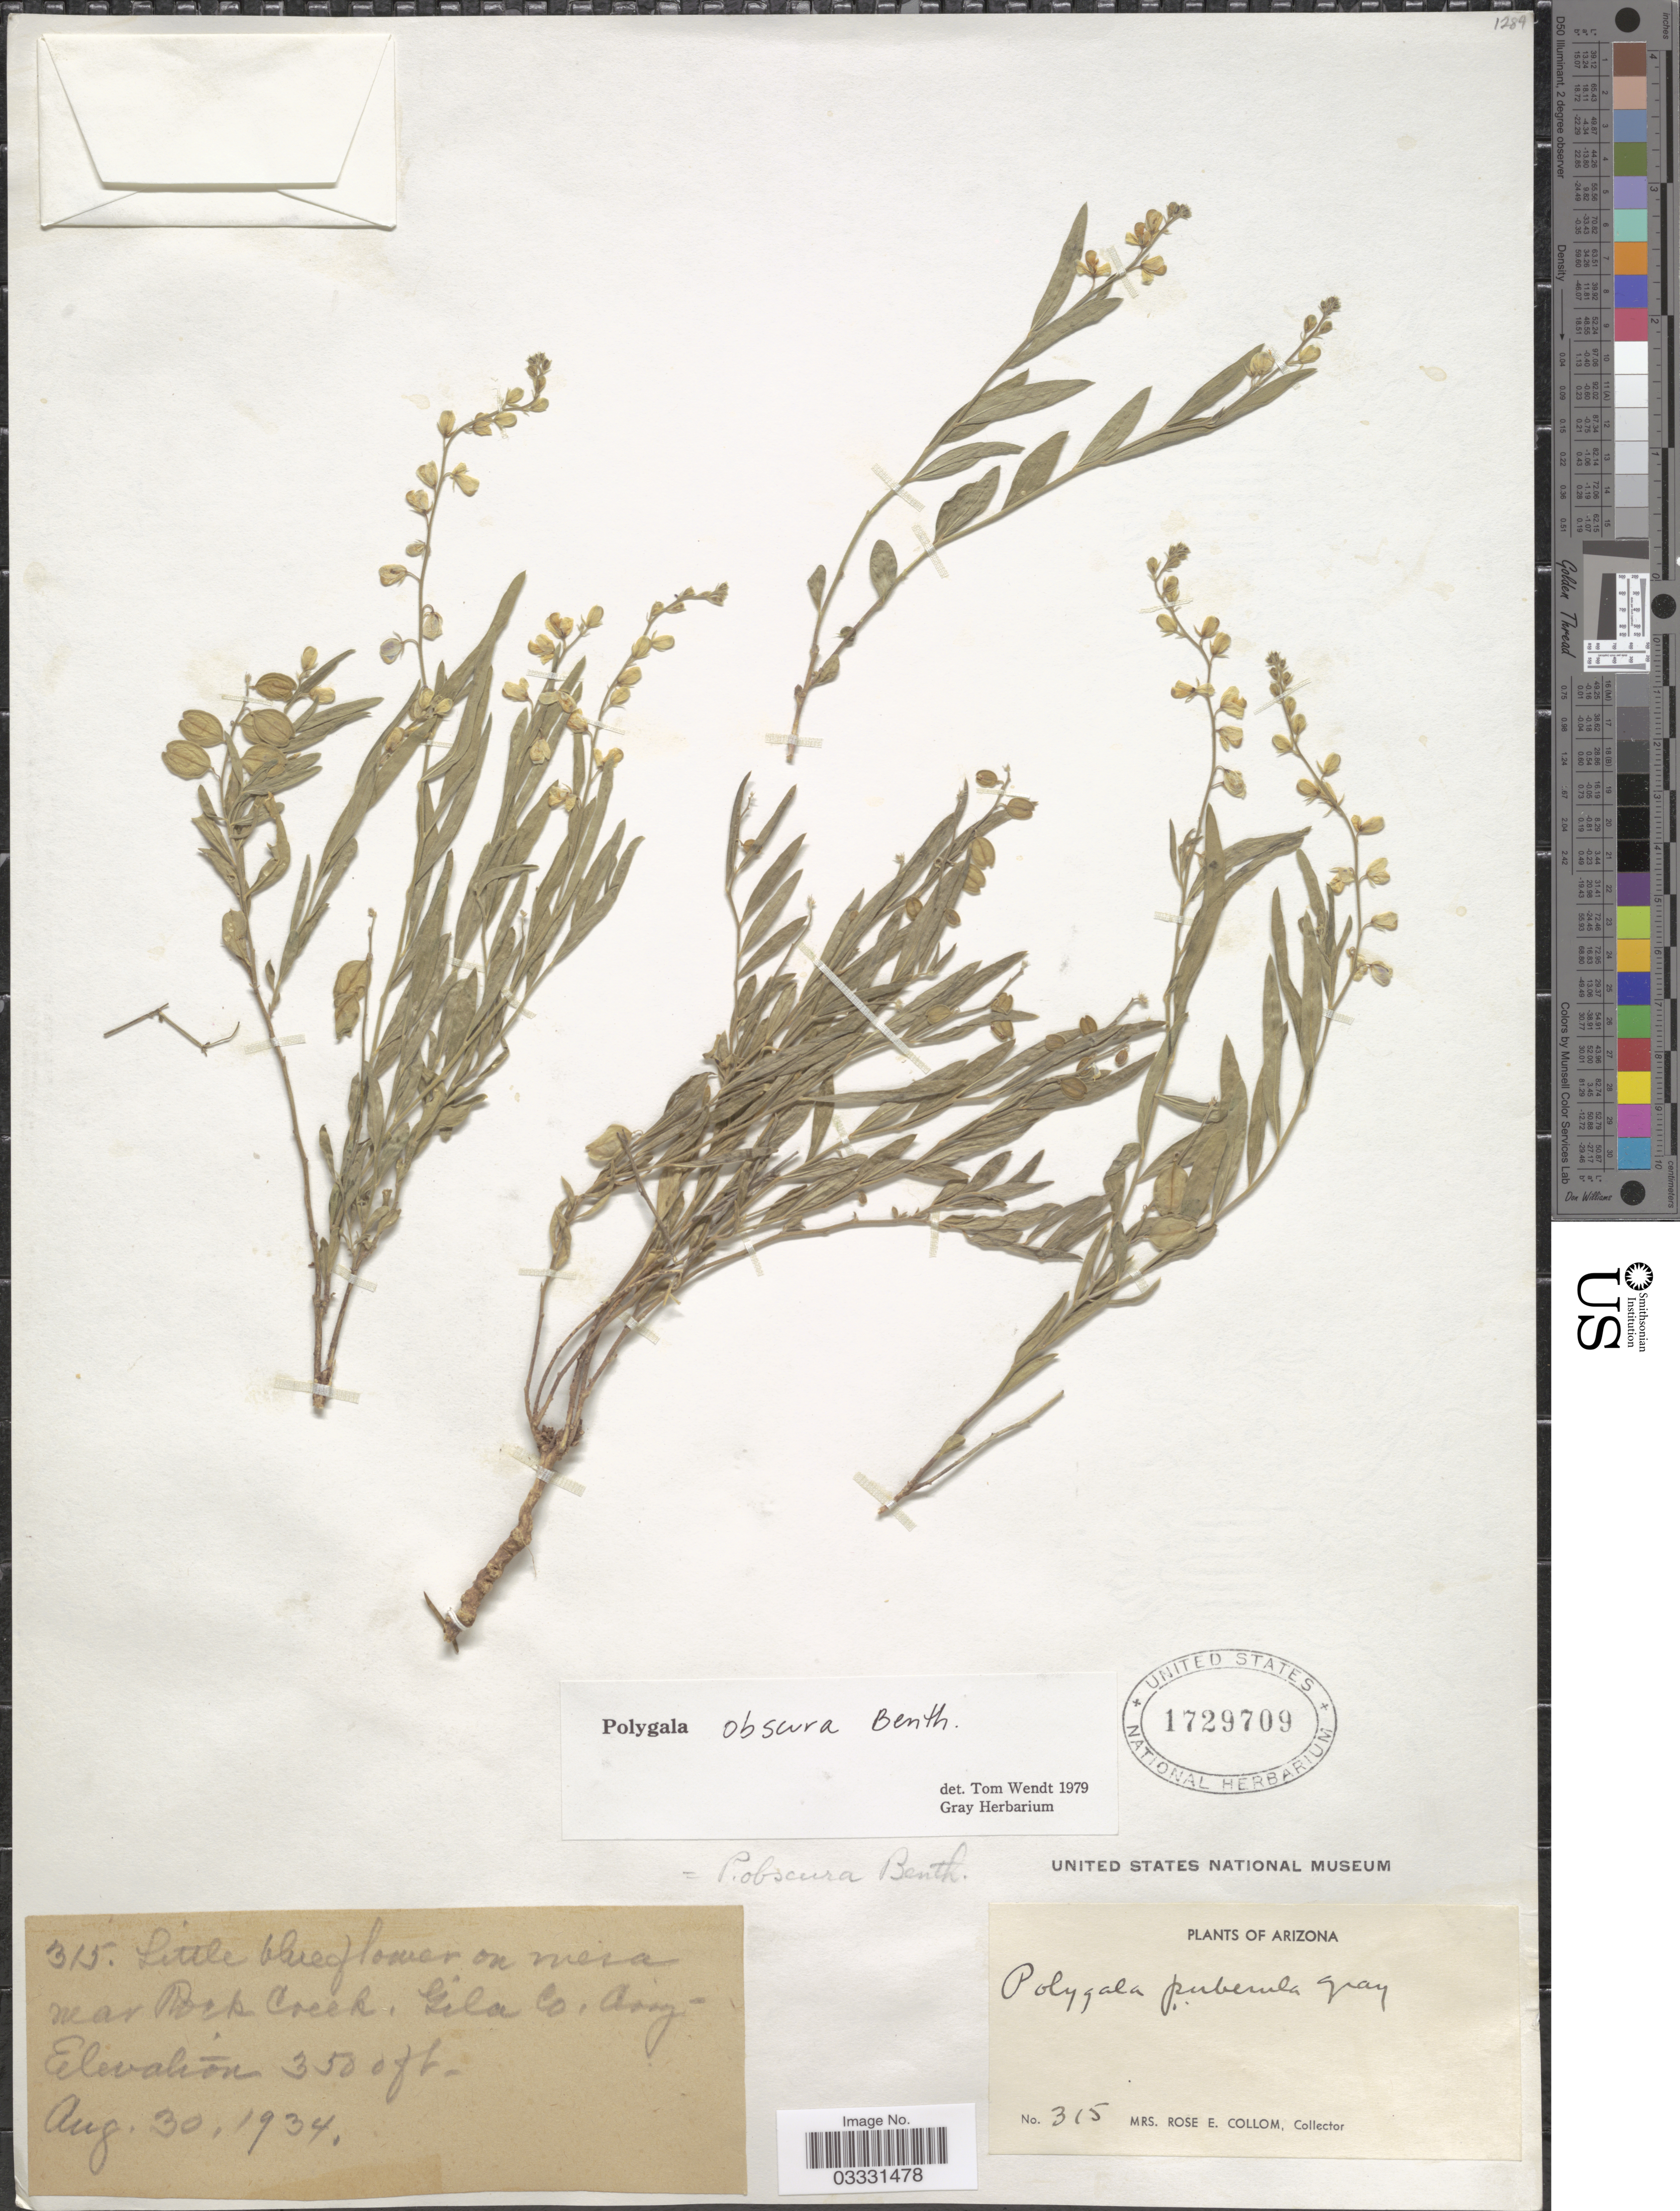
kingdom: Plantae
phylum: Tracheophyta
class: Magnoliopsida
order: Fabales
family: Polygalaceae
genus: Hebecarpa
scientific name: Hebecarpa obscura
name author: (Benth.) J.R. Abbott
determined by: Strong, Mark T., (BOT), Smithsonian Institution - National Museum of Natural History (UNITED STATES)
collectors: R. E. Collom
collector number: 315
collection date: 1934-08-30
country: United States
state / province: Arizona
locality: Little blue flower on mesa near Rock Creek. Gila Co.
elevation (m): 1067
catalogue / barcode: US 1729709